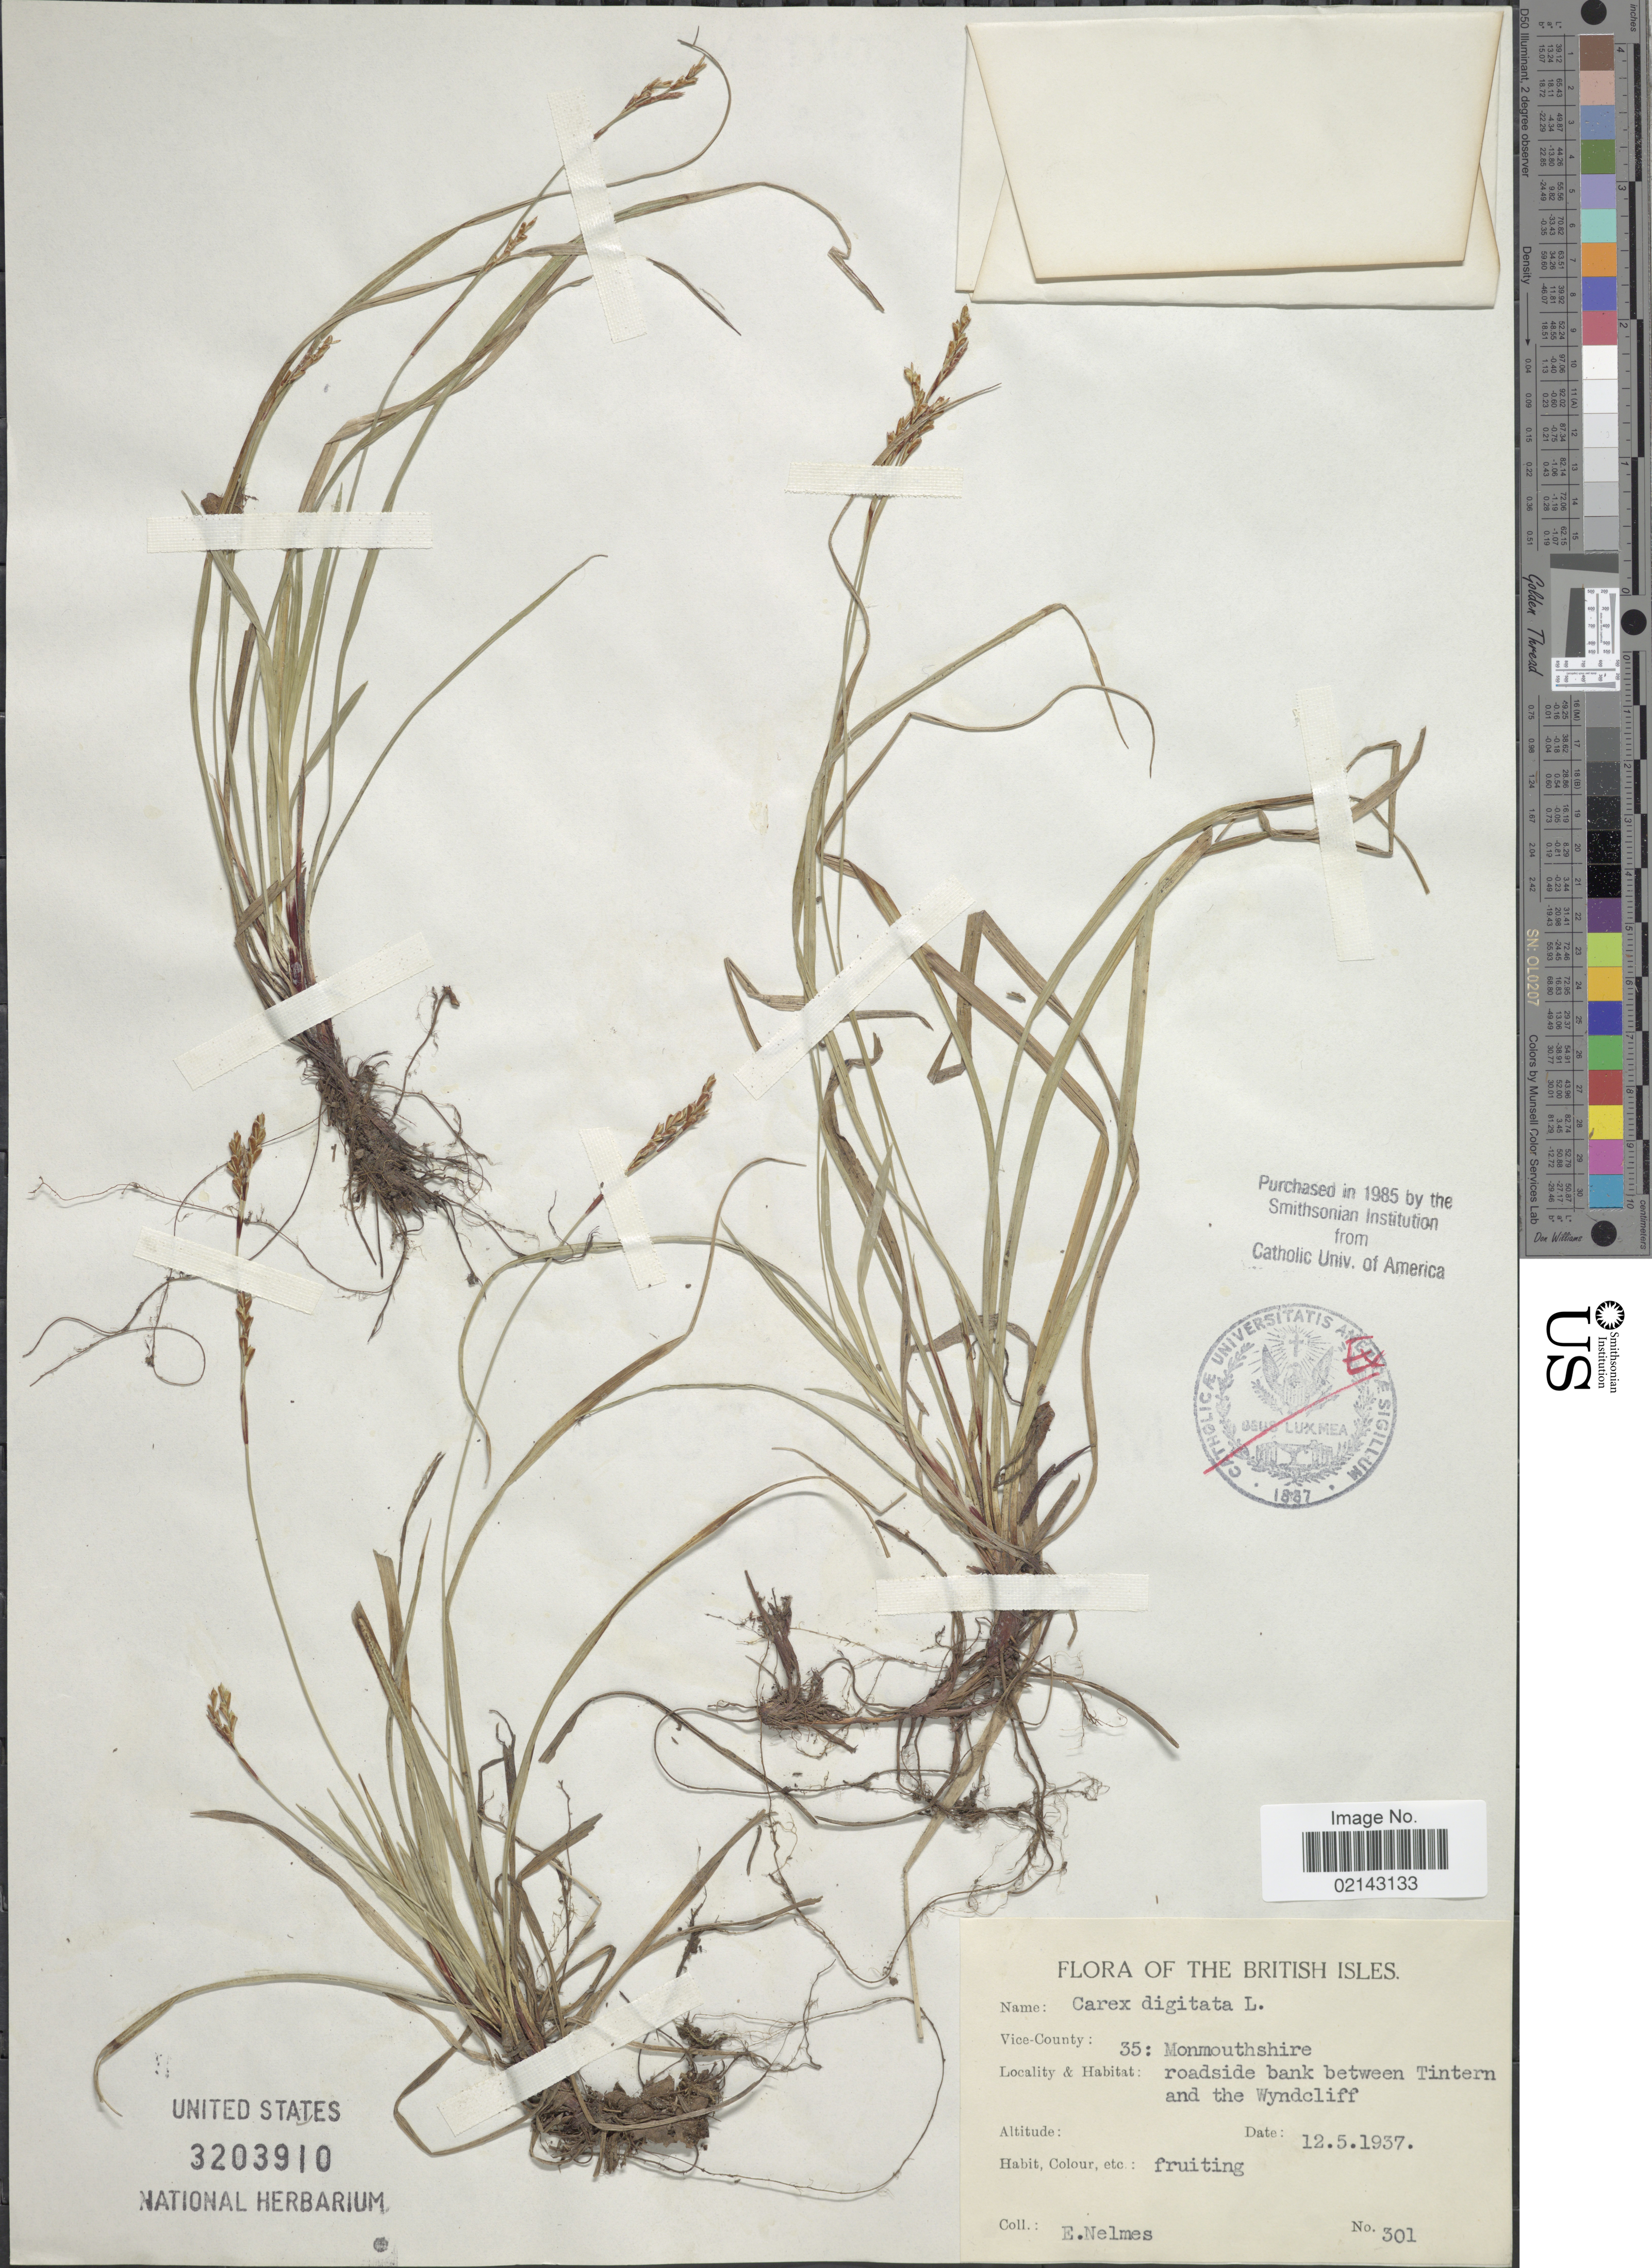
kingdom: Plantae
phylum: Tracheophyta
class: Liliopsida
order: Poales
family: Cyperaceae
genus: Carex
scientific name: Carex digitata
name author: L.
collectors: E. Nelmes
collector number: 301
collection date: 1937-05-12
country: United Kingdom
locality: British Isles. Vice-County: 35: Monmouthshire. Roadside bank between Tintern and the Wyndcliff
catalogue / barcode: US 3203910